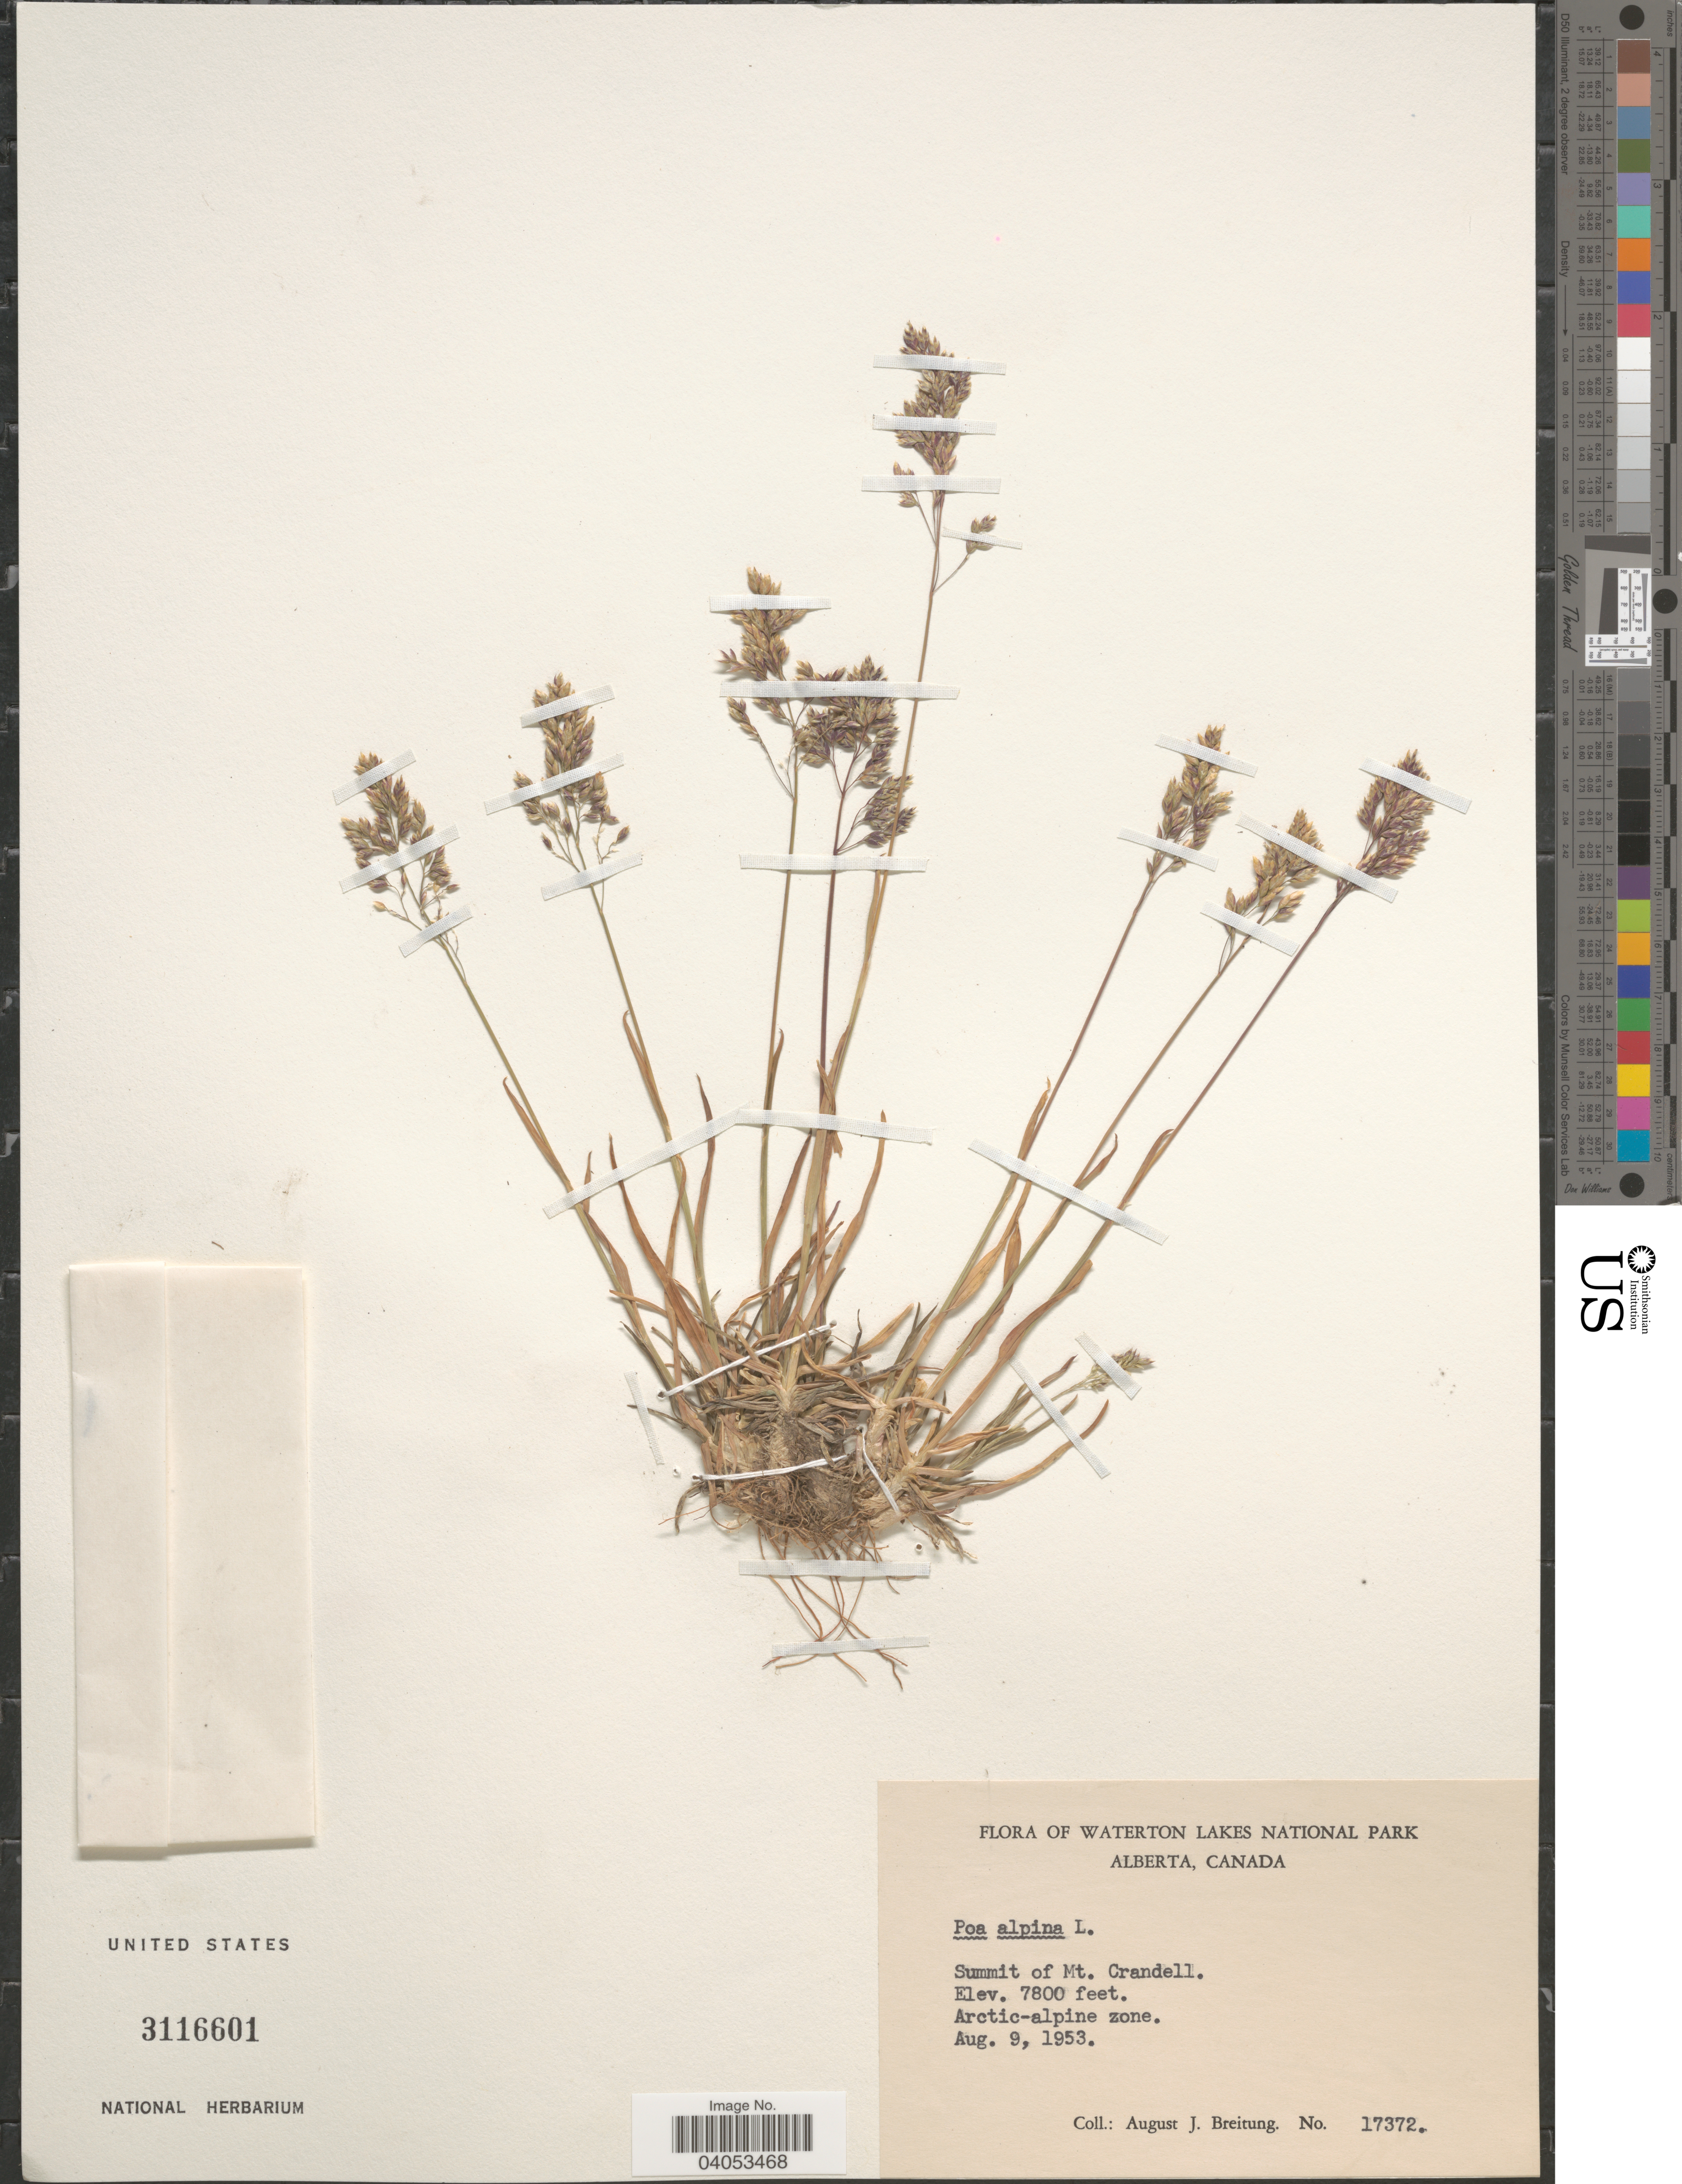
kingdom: Plantae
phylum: Tracheophyta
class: Liliopsida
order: Poales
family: Poaceae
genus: Poa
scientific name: Poa alpina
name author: L.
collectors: A. Breitung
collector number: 17372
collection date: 1953-08-09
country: Canada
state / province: Alberta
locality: Waterton Lakes National Park. Summit of Mt. Crandell. Arctic-alpine zone.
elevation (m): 2377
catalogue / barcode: US 3116601